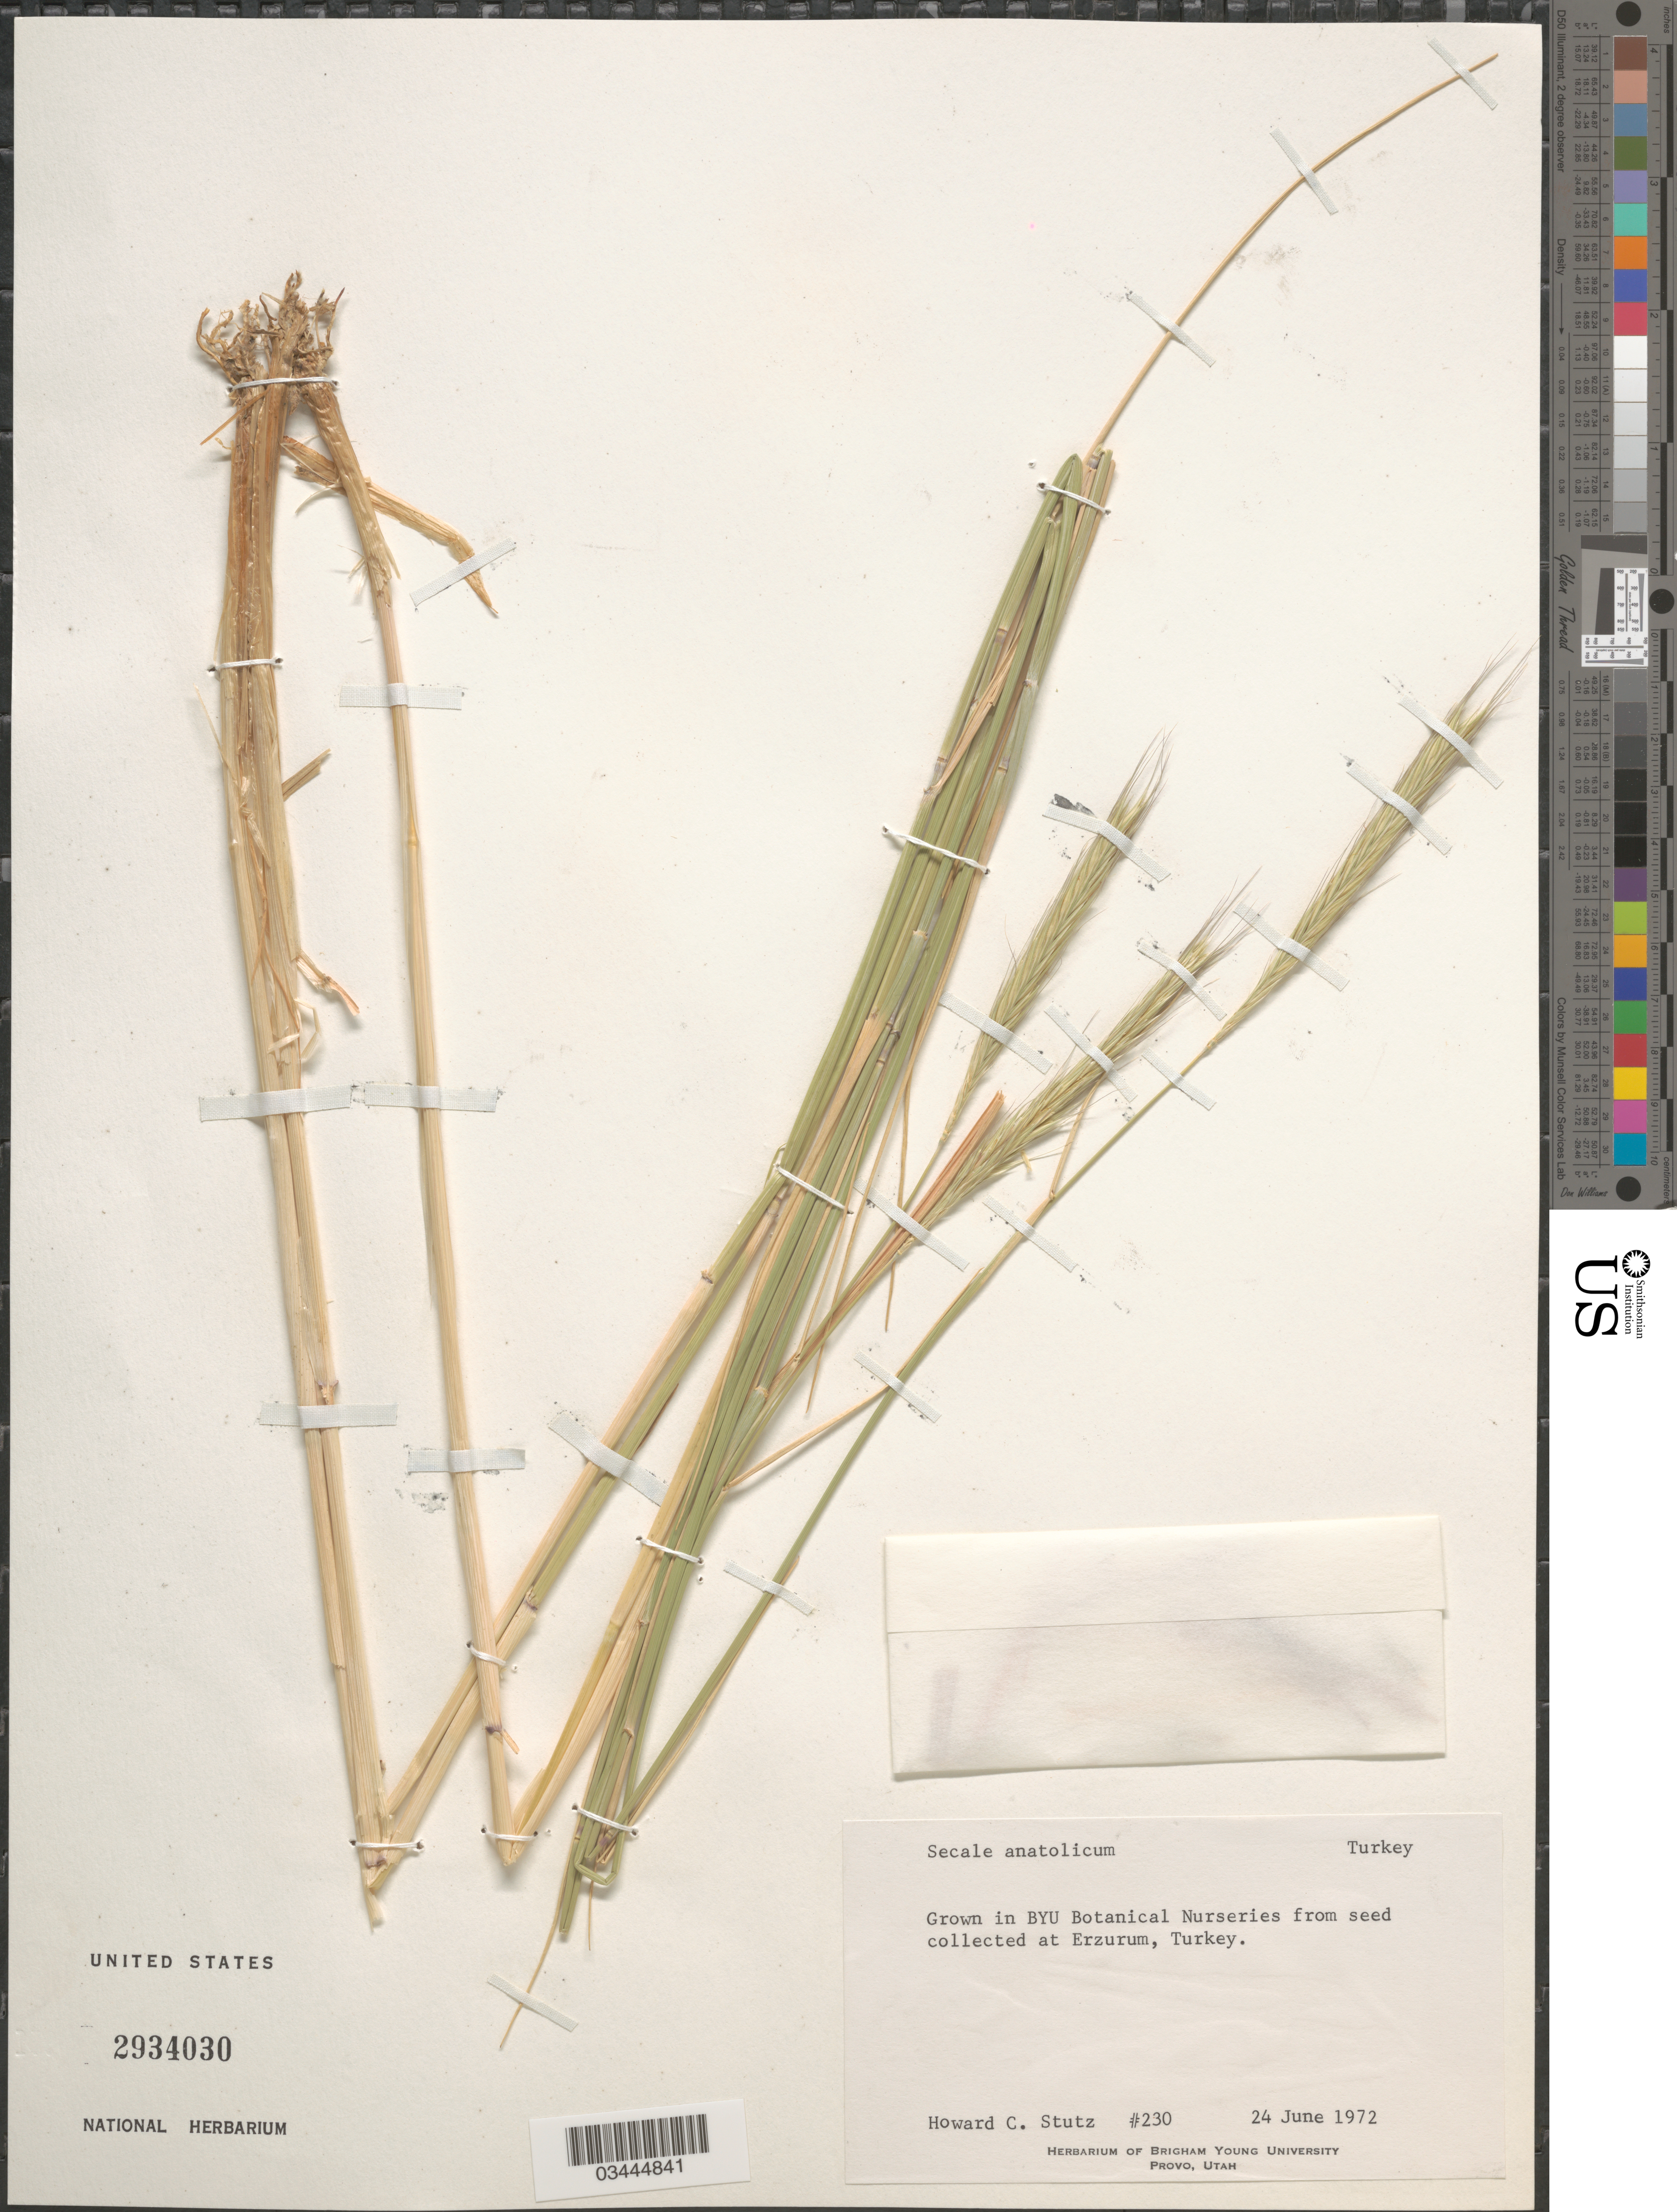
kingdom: Plantae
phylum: Tracheophyta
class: Liliopsida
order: Poales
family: Poaceae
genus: Secale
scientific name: Secale anatolicum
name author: Boiss.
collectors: H. Stutz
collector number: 230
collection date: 1972-06-24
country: United States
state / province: Utah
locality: In BYU Botanical Nurseries.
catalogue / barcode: US 2934030